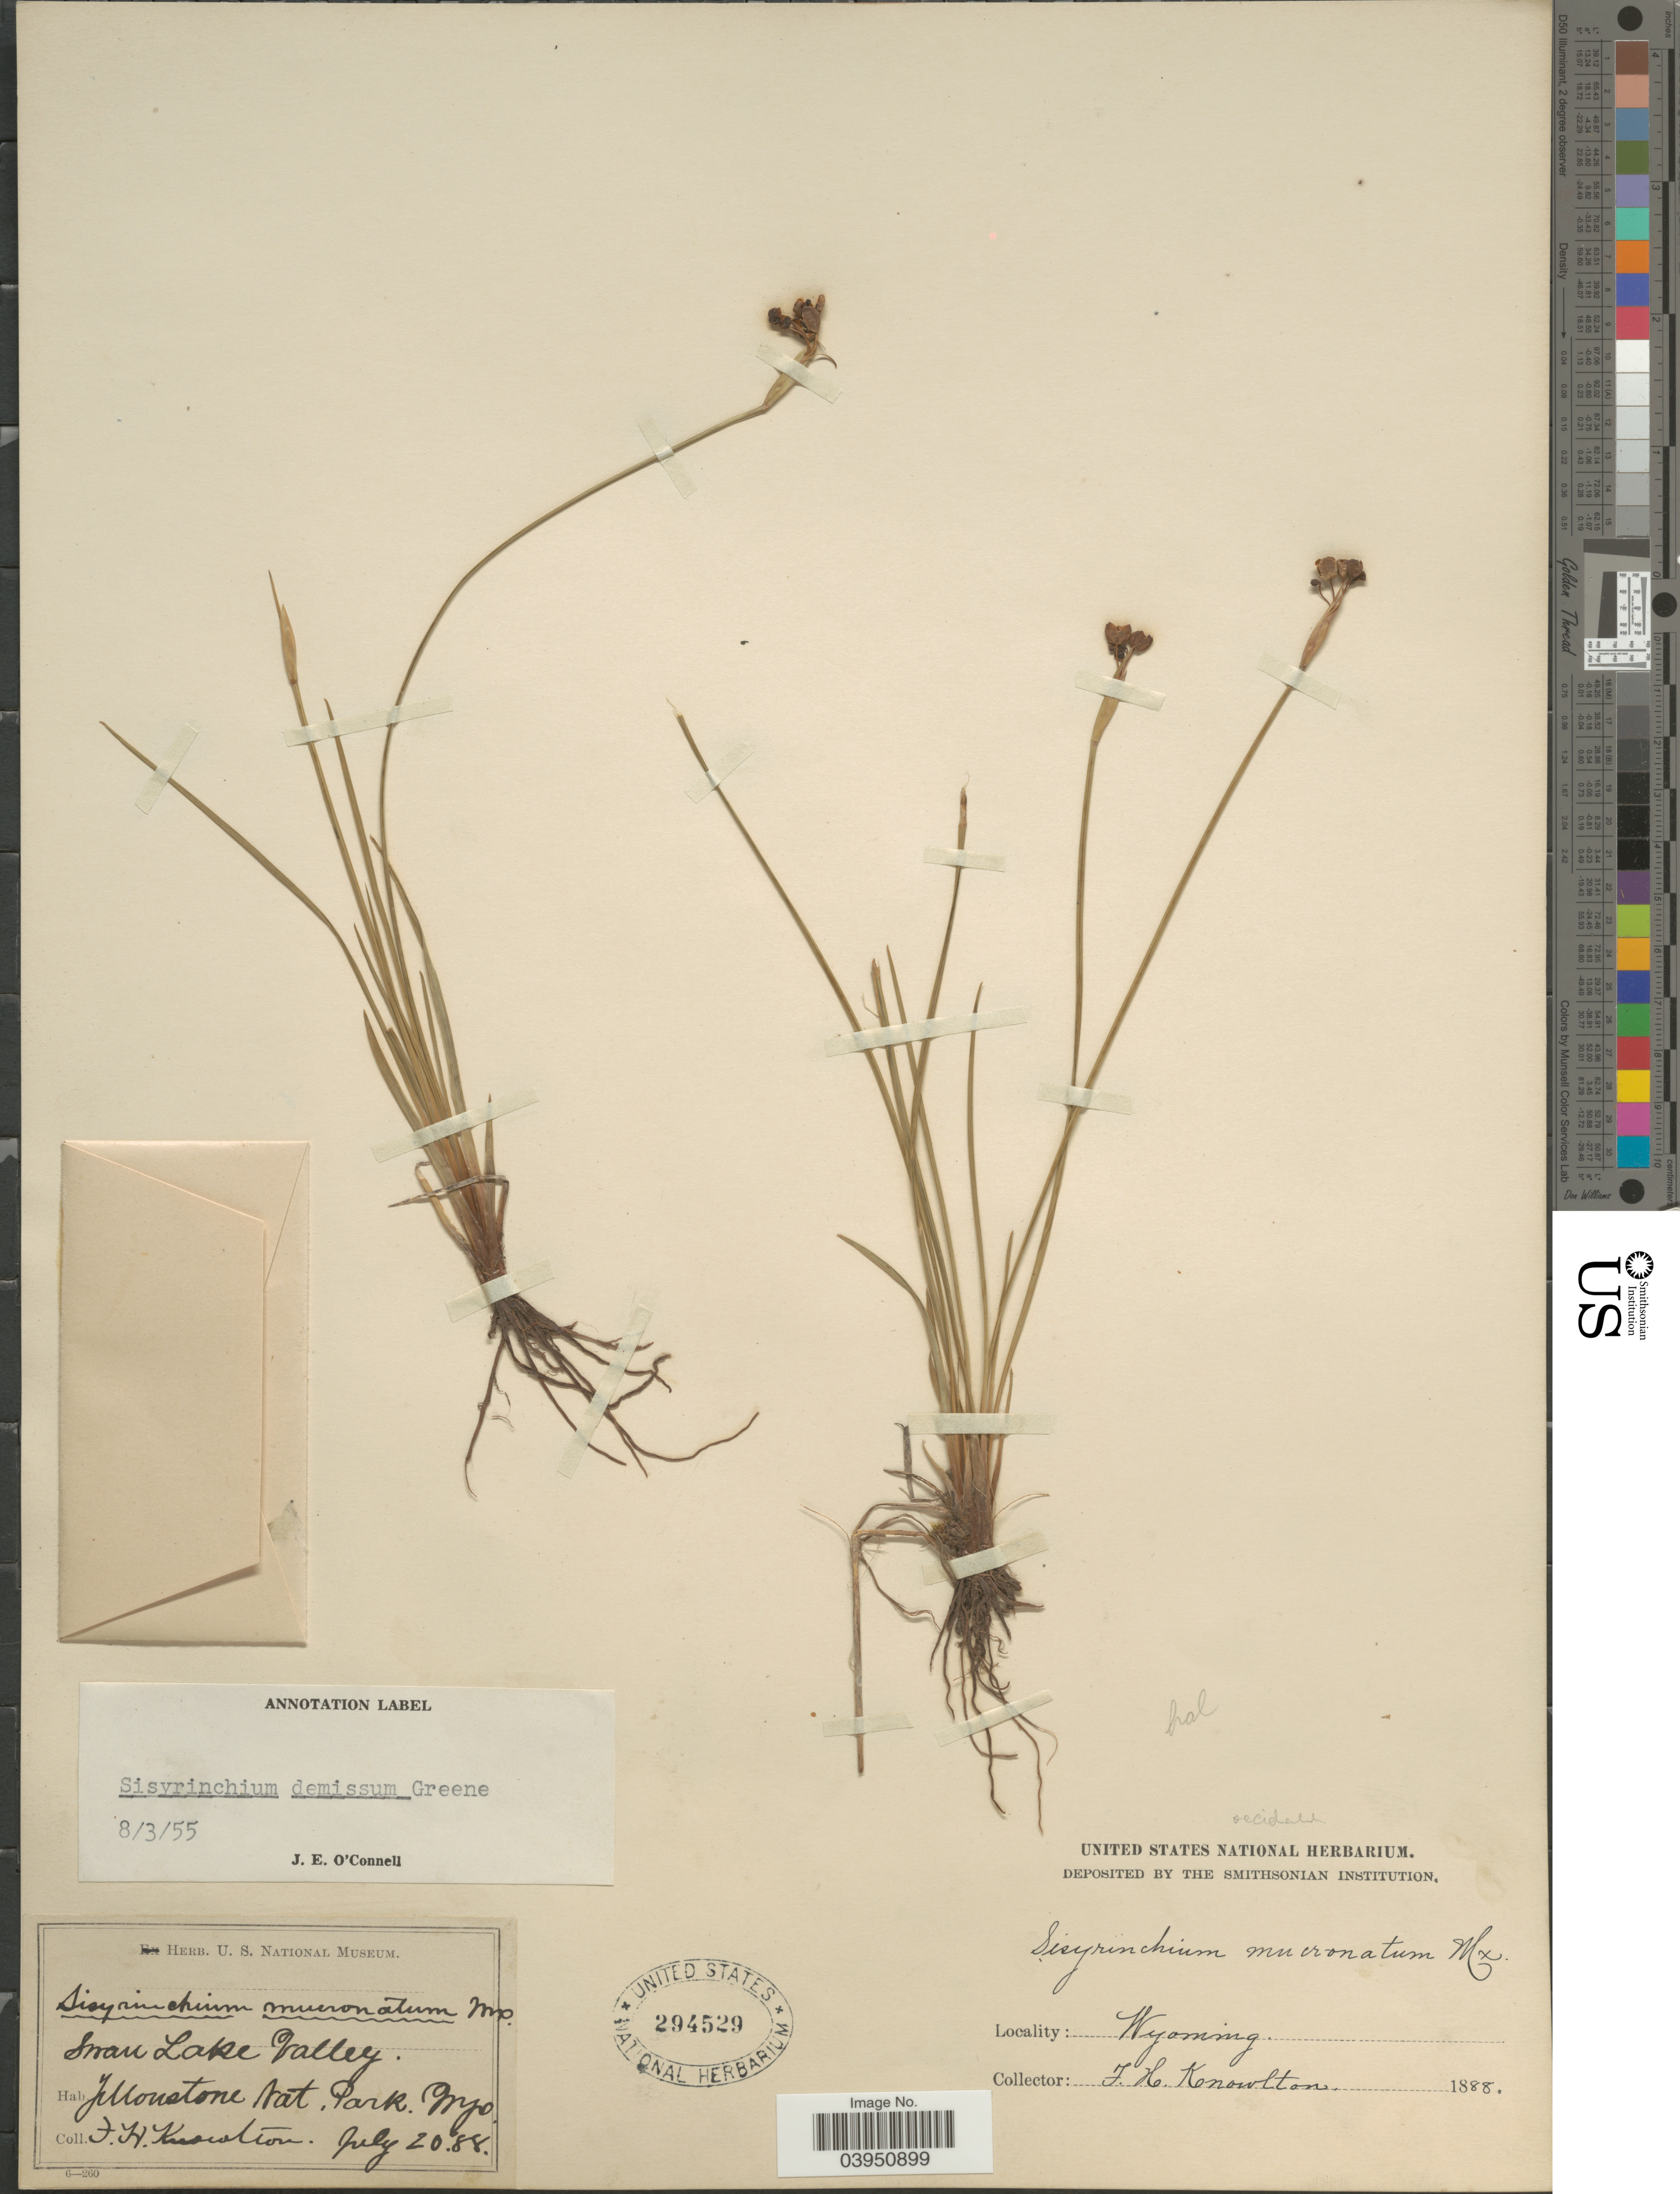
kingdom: Plantae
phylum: Tracheophyta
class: Liliopsida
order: Asparagales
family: Iridaceae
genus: Sisyrinchium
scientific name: Sisyrinchium demissum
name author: Greene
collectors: T. H. Knowlton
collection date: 1888-07-20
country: United States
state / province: Wyoming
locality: Swan Lake Valley. Jellowstone Nat. Park.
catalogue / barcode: US 294529